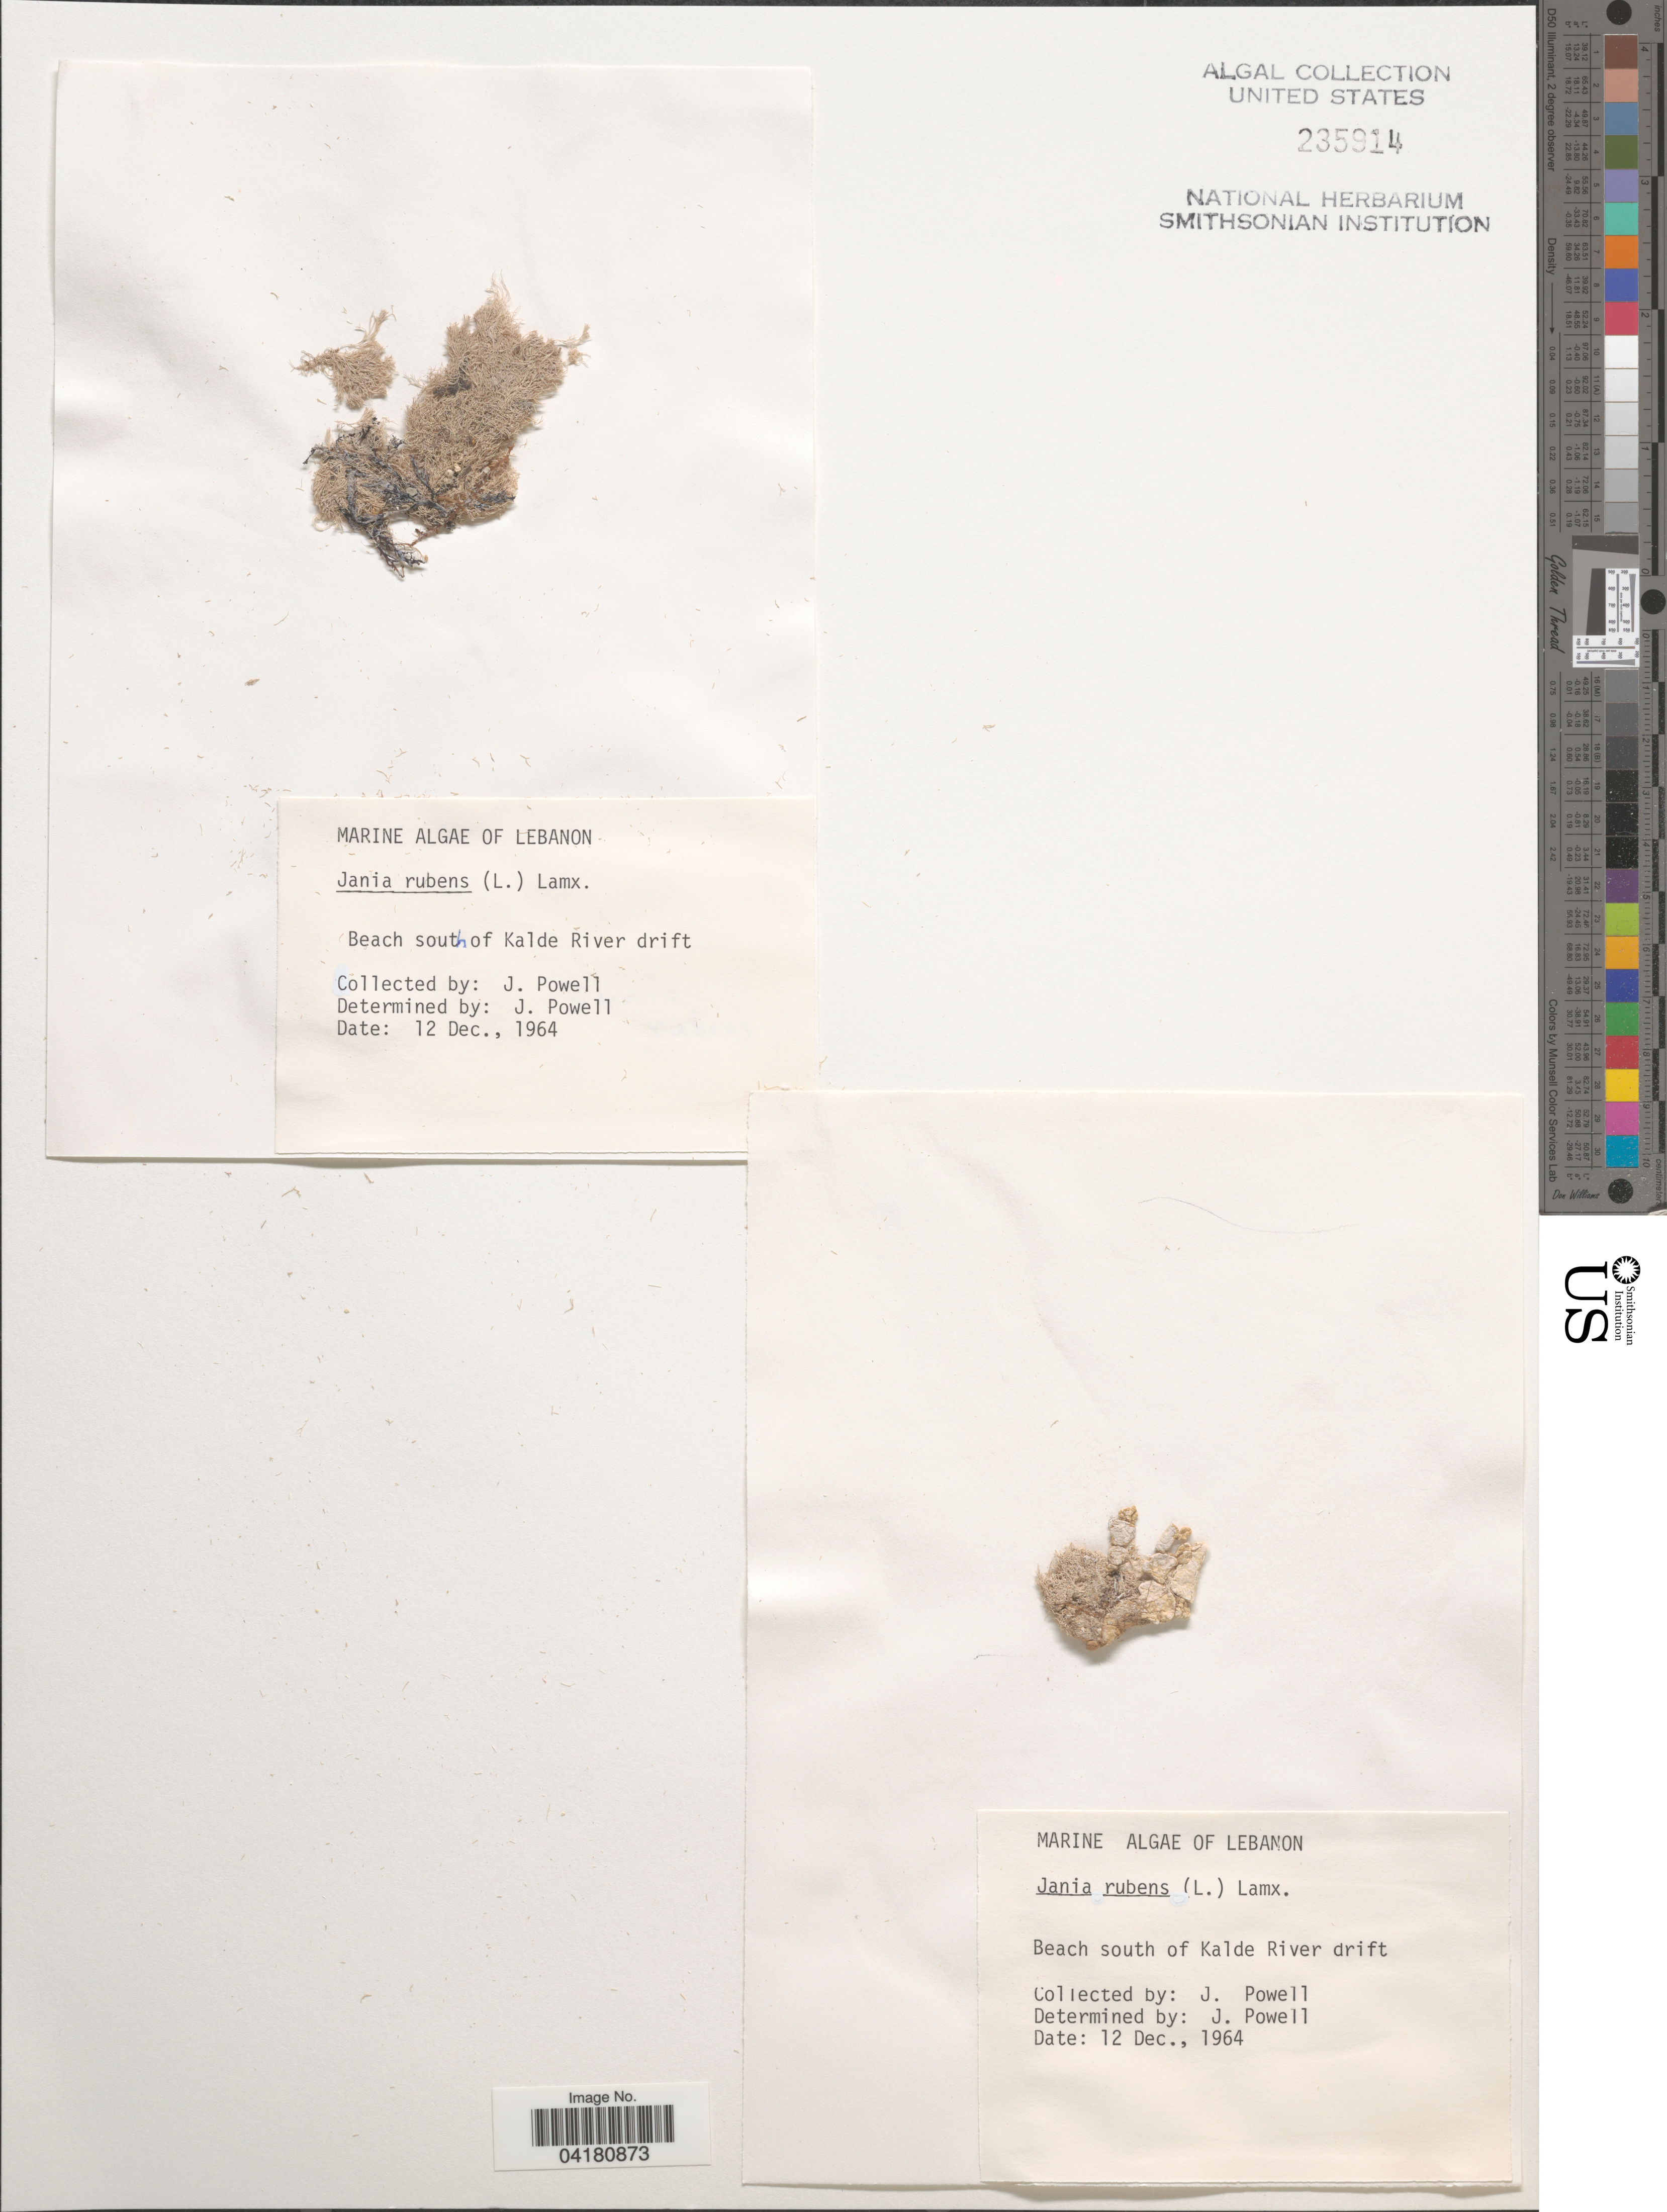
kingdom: Plantae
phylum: Rhodophyta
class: Florideophyceae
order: Corallinales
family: Corallinaceae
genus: Jania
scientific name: Jania rubens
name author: (L.) J.V.Lamouroux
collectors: J. Powell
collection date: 1964-12-12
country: Lebanon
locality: Beach south of Kalde River drift.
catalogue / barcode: US 235914